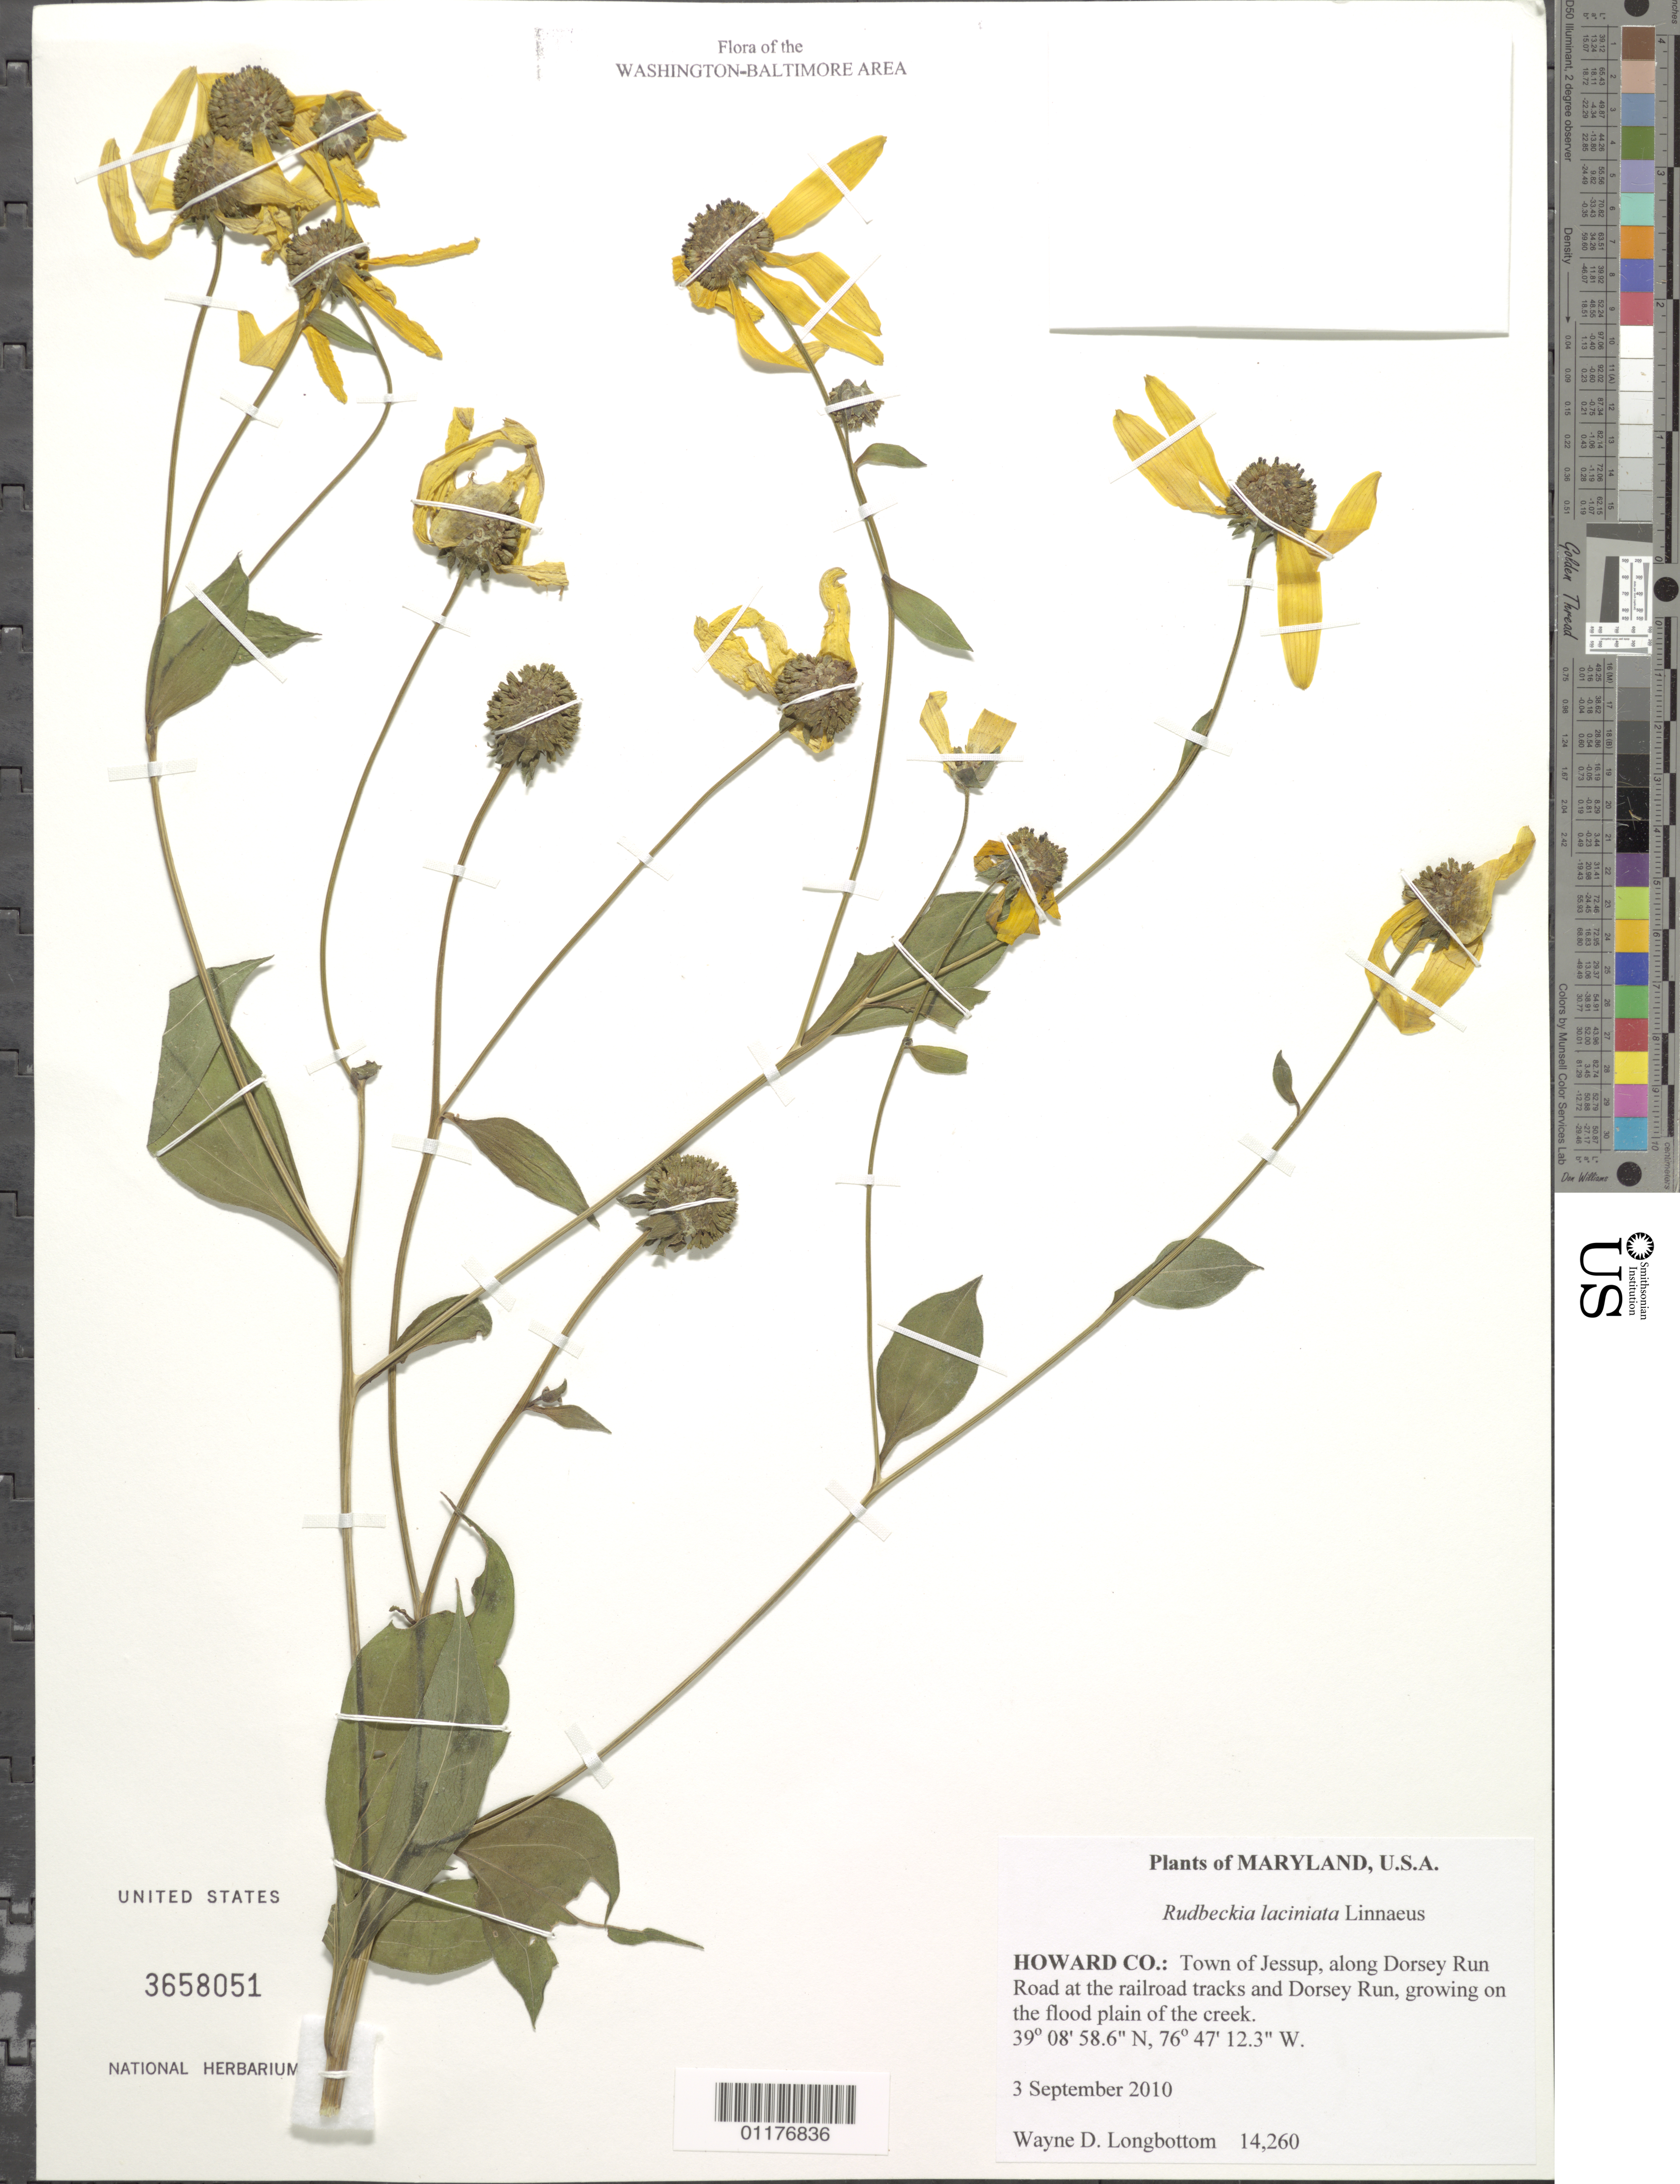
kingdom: Plantae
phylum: Tracheophyta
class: Magnoliopsida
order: Asterales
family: Asteraceae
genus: Rudbeckia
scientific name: Rudbeckia laciniata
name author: L.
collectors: W. D. Longbottom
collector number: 14260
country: United States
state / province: Maryland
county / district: Howard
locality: Jessup, along Dorsey Run Road at the railroad tracks and Dorsey Run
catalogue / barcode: US 3658051